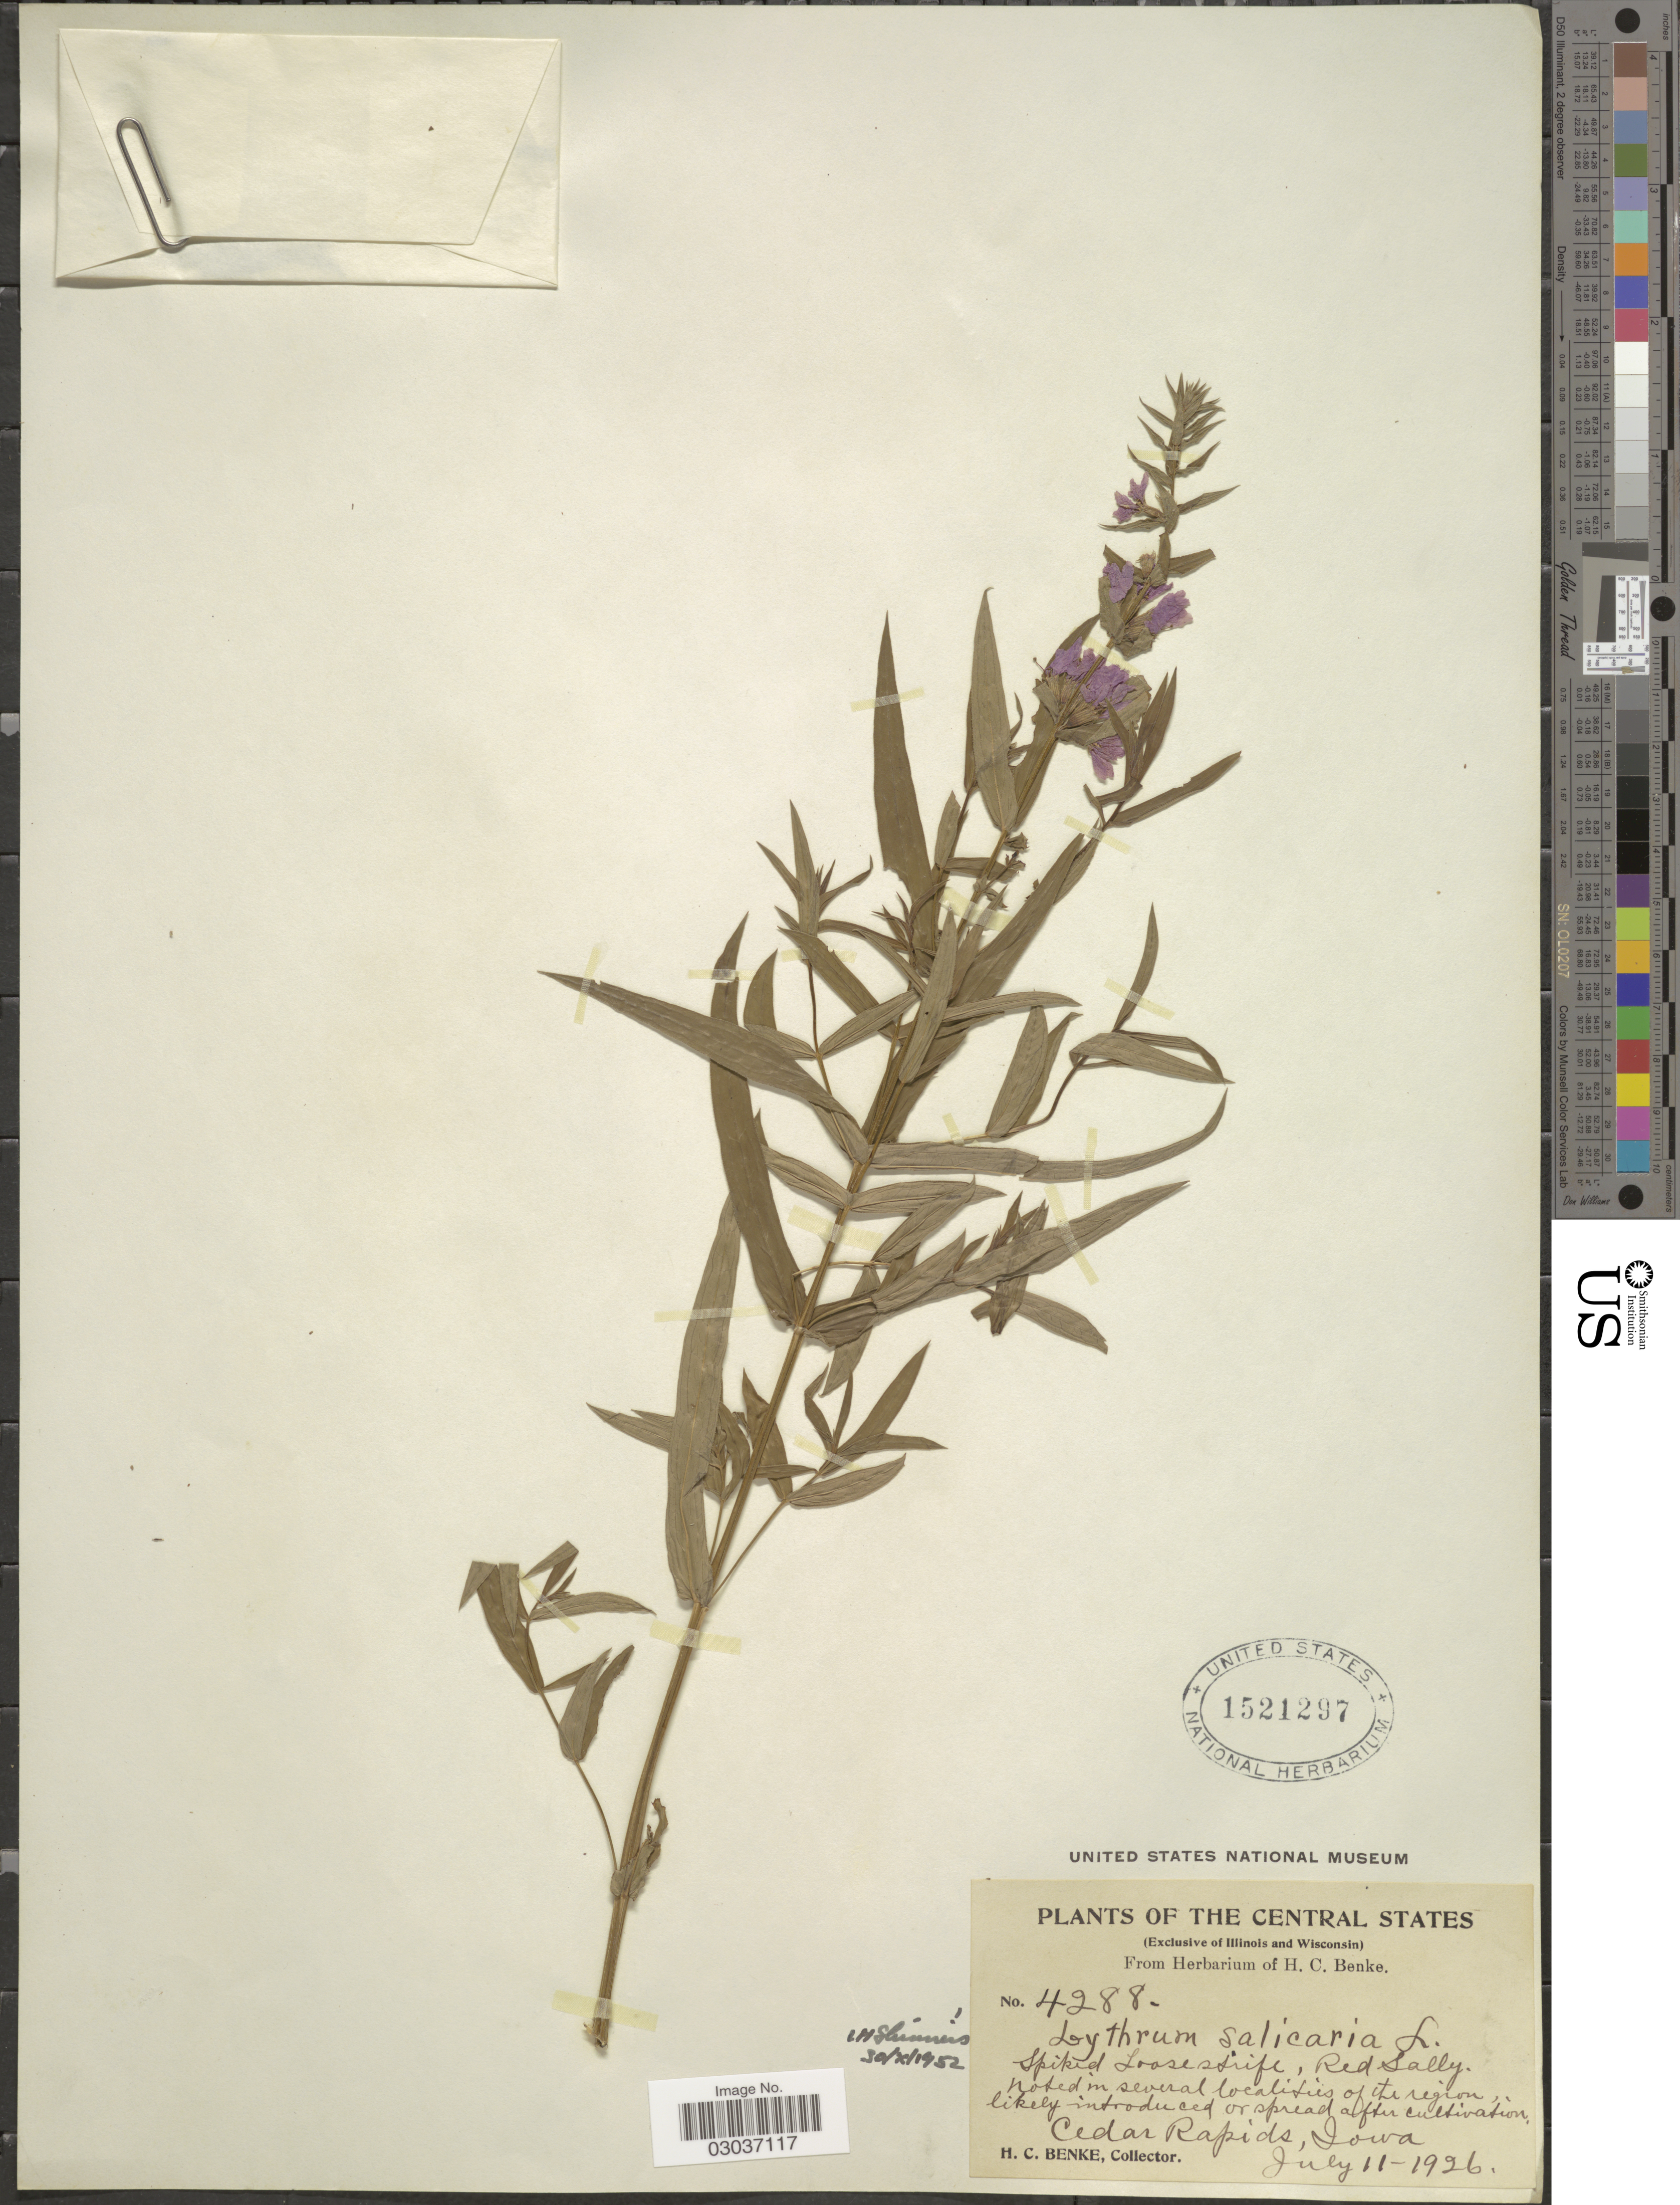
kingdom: Plantae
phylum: Tracheophyta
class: Magnoliopsida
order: Myrtales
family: Lythraceae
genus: Lythrum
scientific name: Lythrum salicaria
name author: L.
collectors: H. Benke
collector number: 4288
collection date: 1926-07-11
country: United States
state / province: Iowa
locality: The Central States. Cedar Rapids.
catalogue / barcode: US 1521297